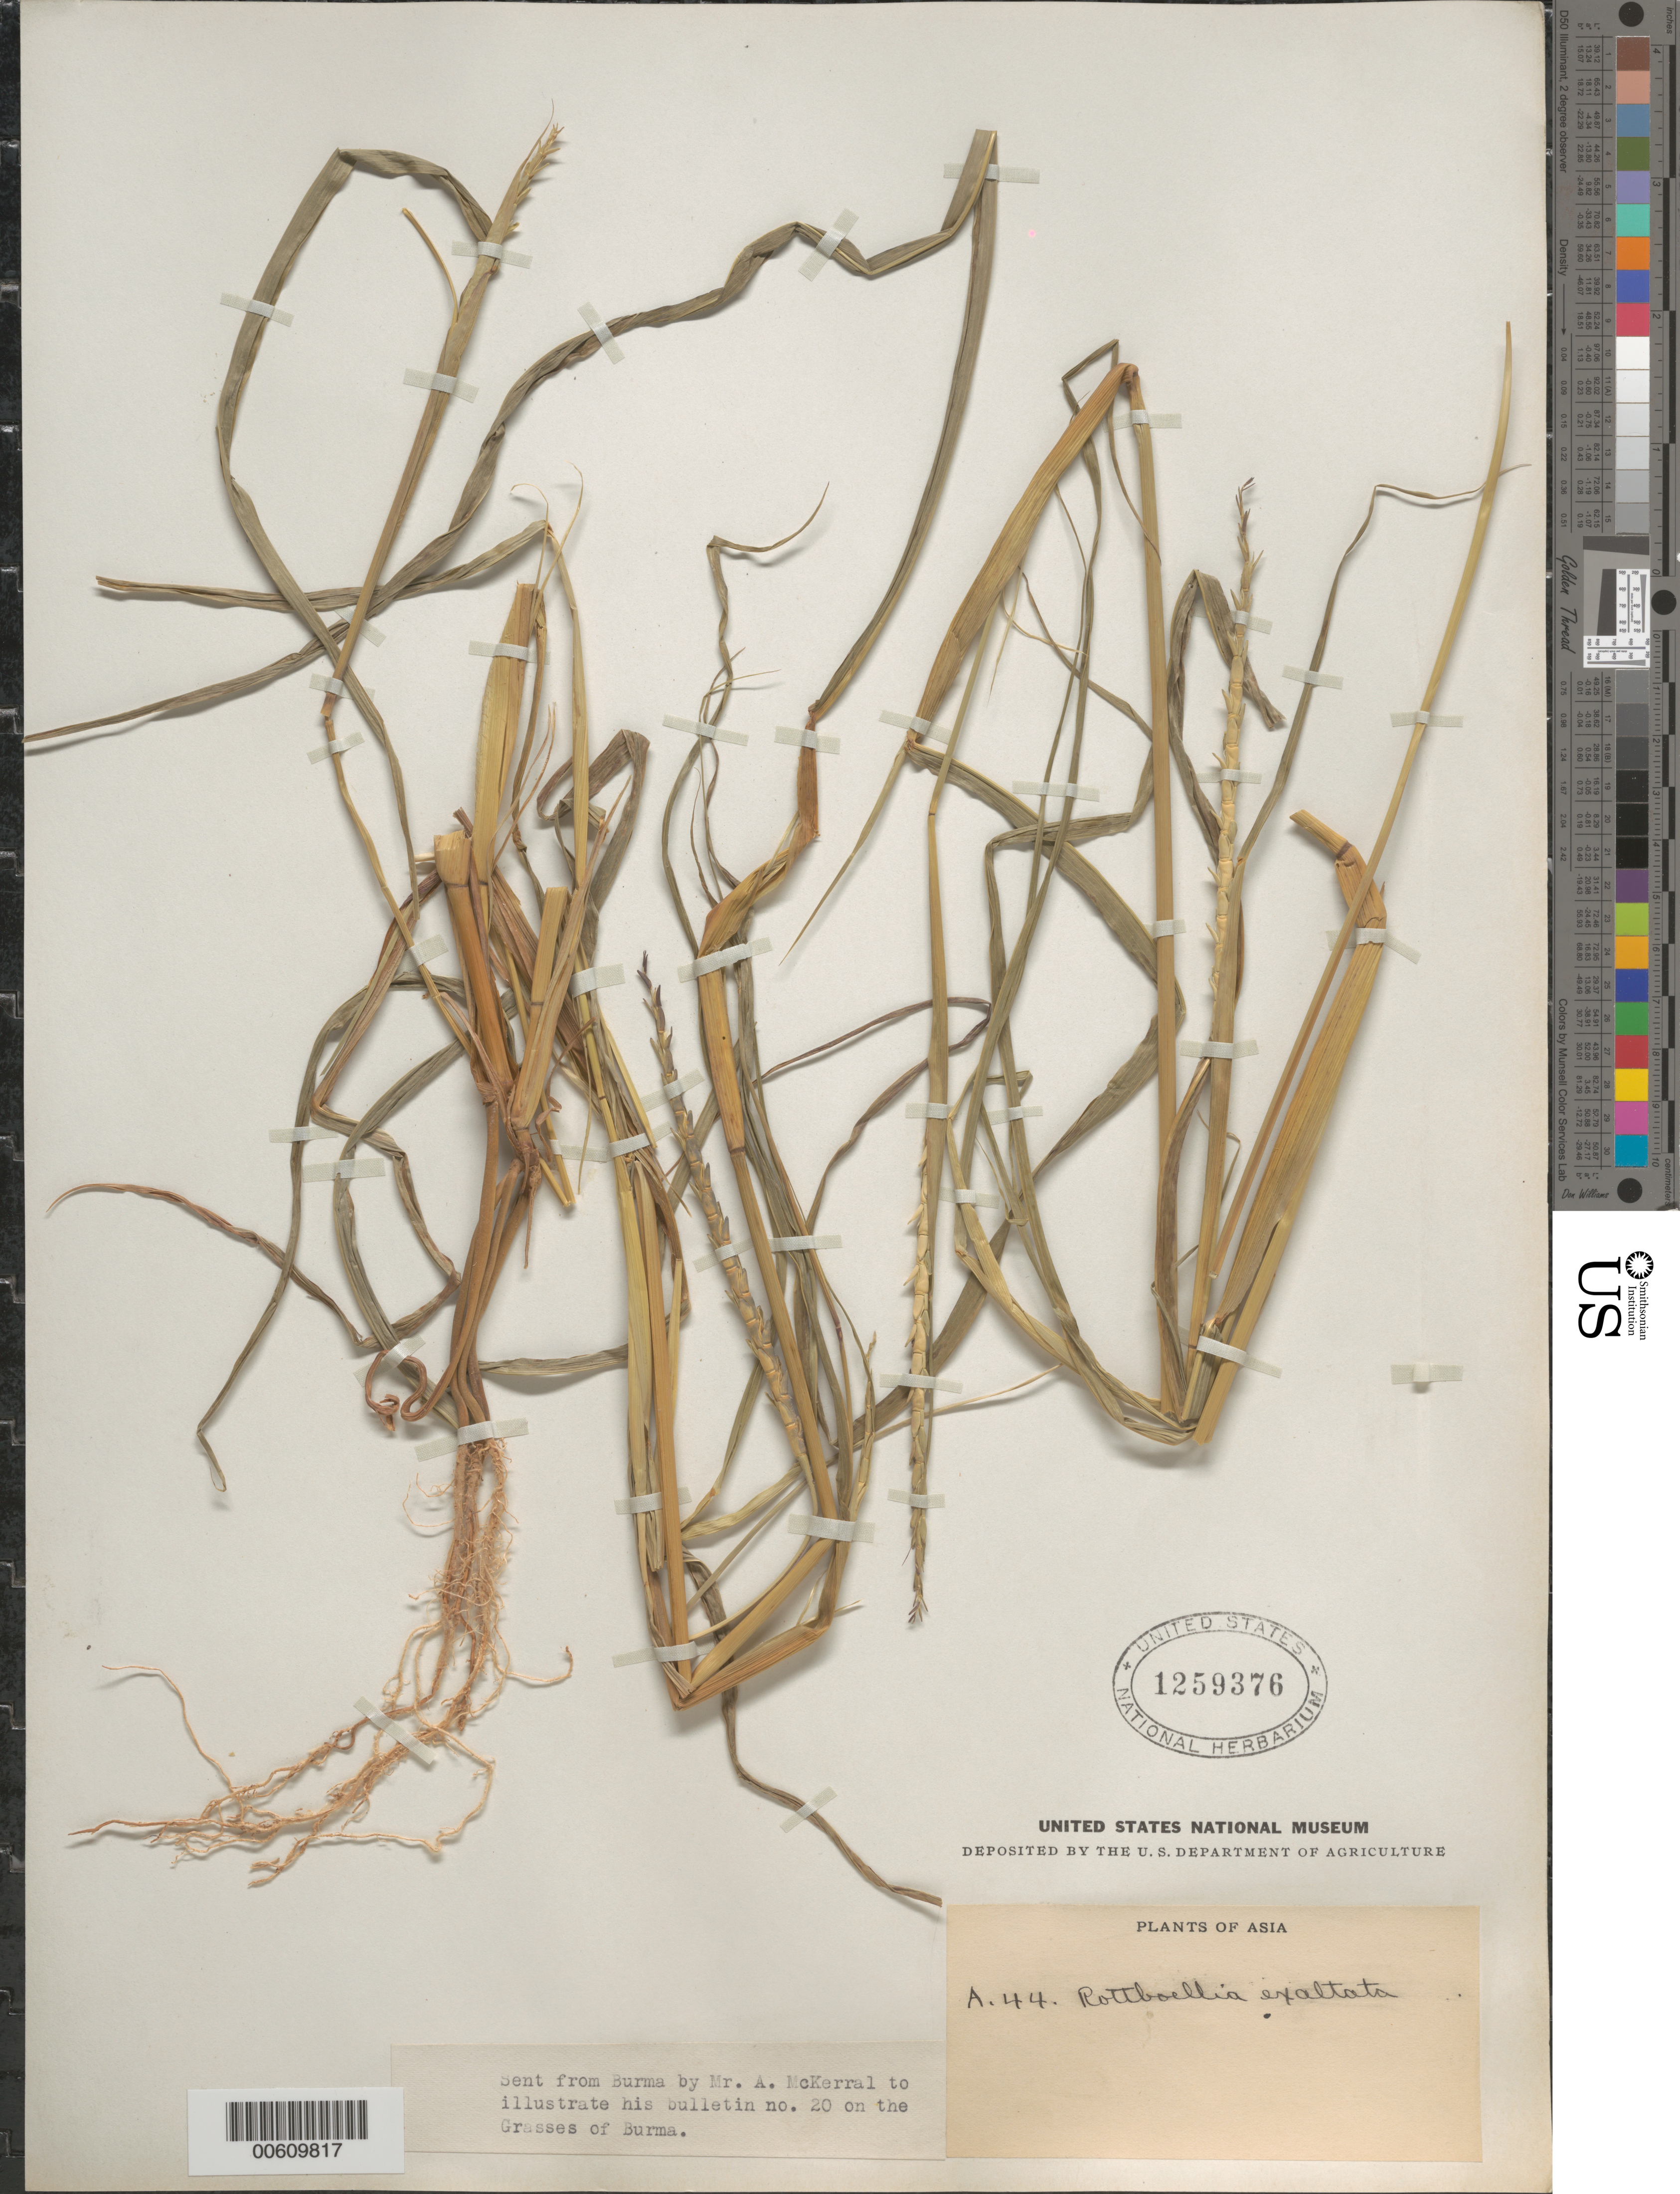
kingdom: Plantae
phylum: Tracheophyta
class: Liliopsida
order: Poales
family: Poaceae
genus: Rottboellia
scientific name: Rottboellia cochinchinensis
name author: (Lour.) Clayton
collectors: A. McKerral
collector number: A44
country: Myanmar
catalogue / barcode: US 1259376